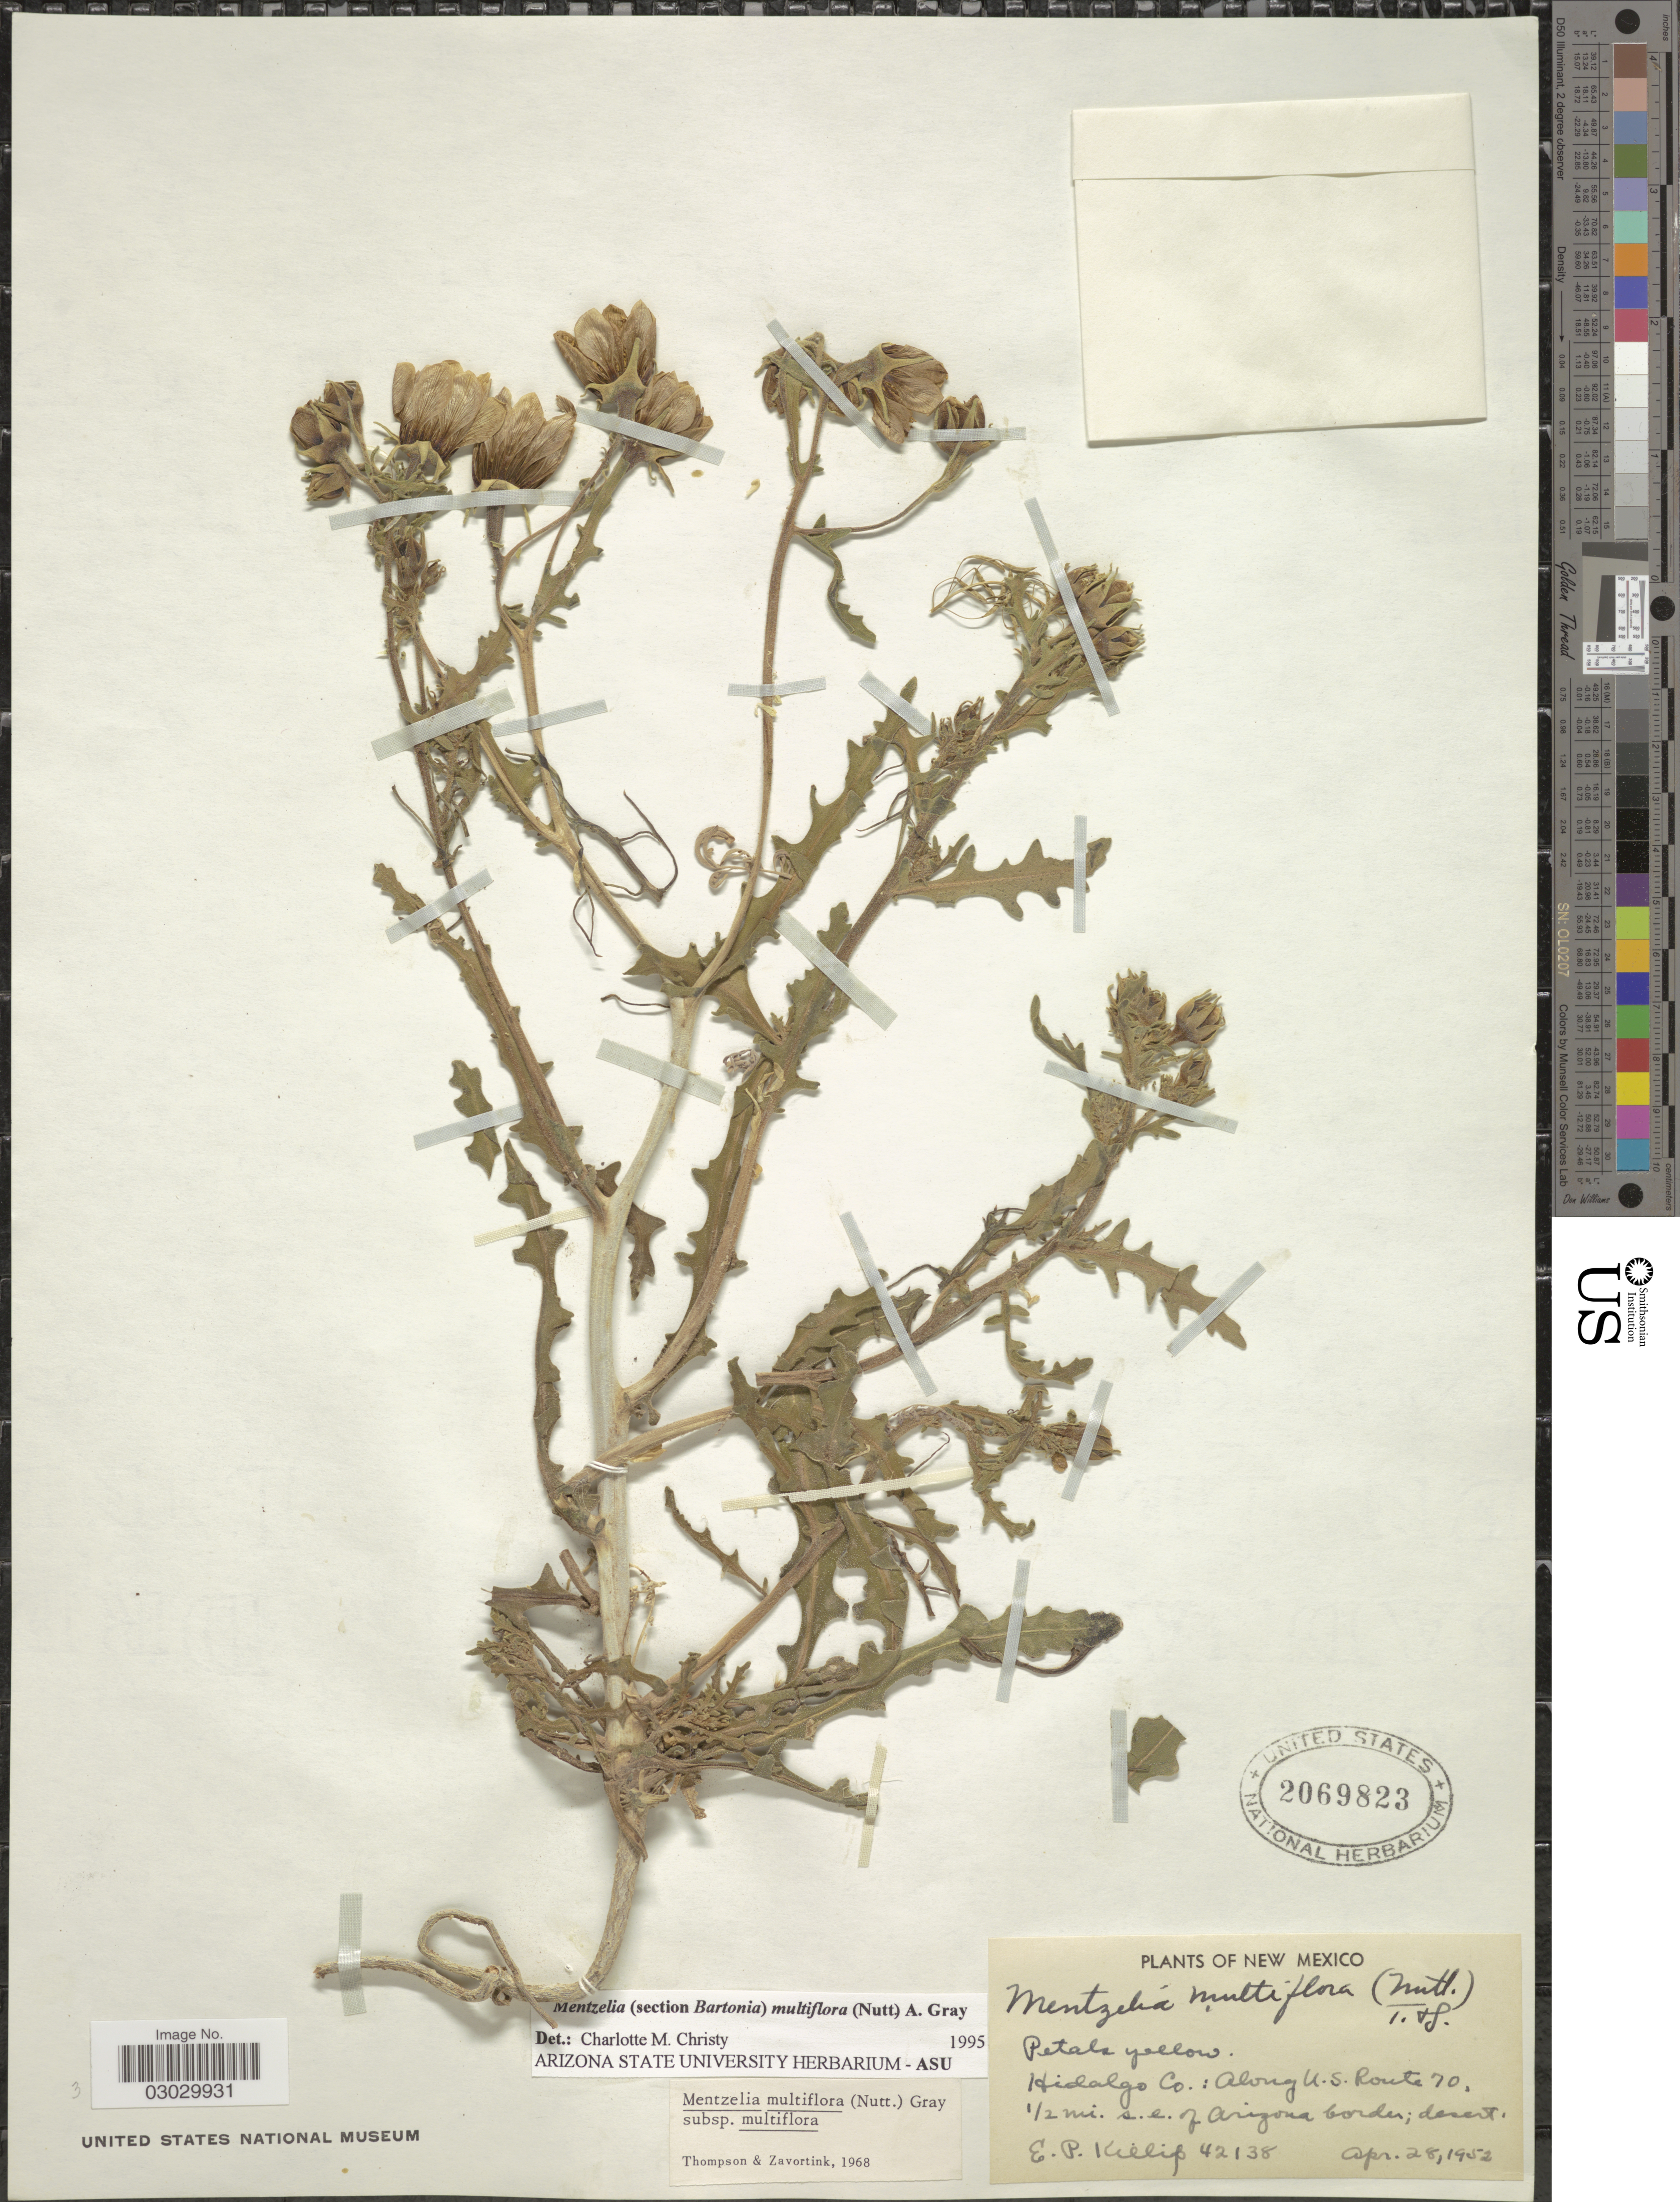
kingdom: Plantae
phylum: Tracheophyta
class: Magnoliopsida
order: Cornales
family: Loasaceae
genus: Mentzelia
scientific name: Mentzelia multiflora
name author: (Nutt.) A. Gray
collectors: E. P. Killip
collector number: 42138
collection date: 1952-04-28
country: United States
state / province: New Mexico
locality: Hidalgo Co.: Along U.S. Route 70, ½ mi. s.e. of Arizona border.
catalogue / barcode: US 2069823